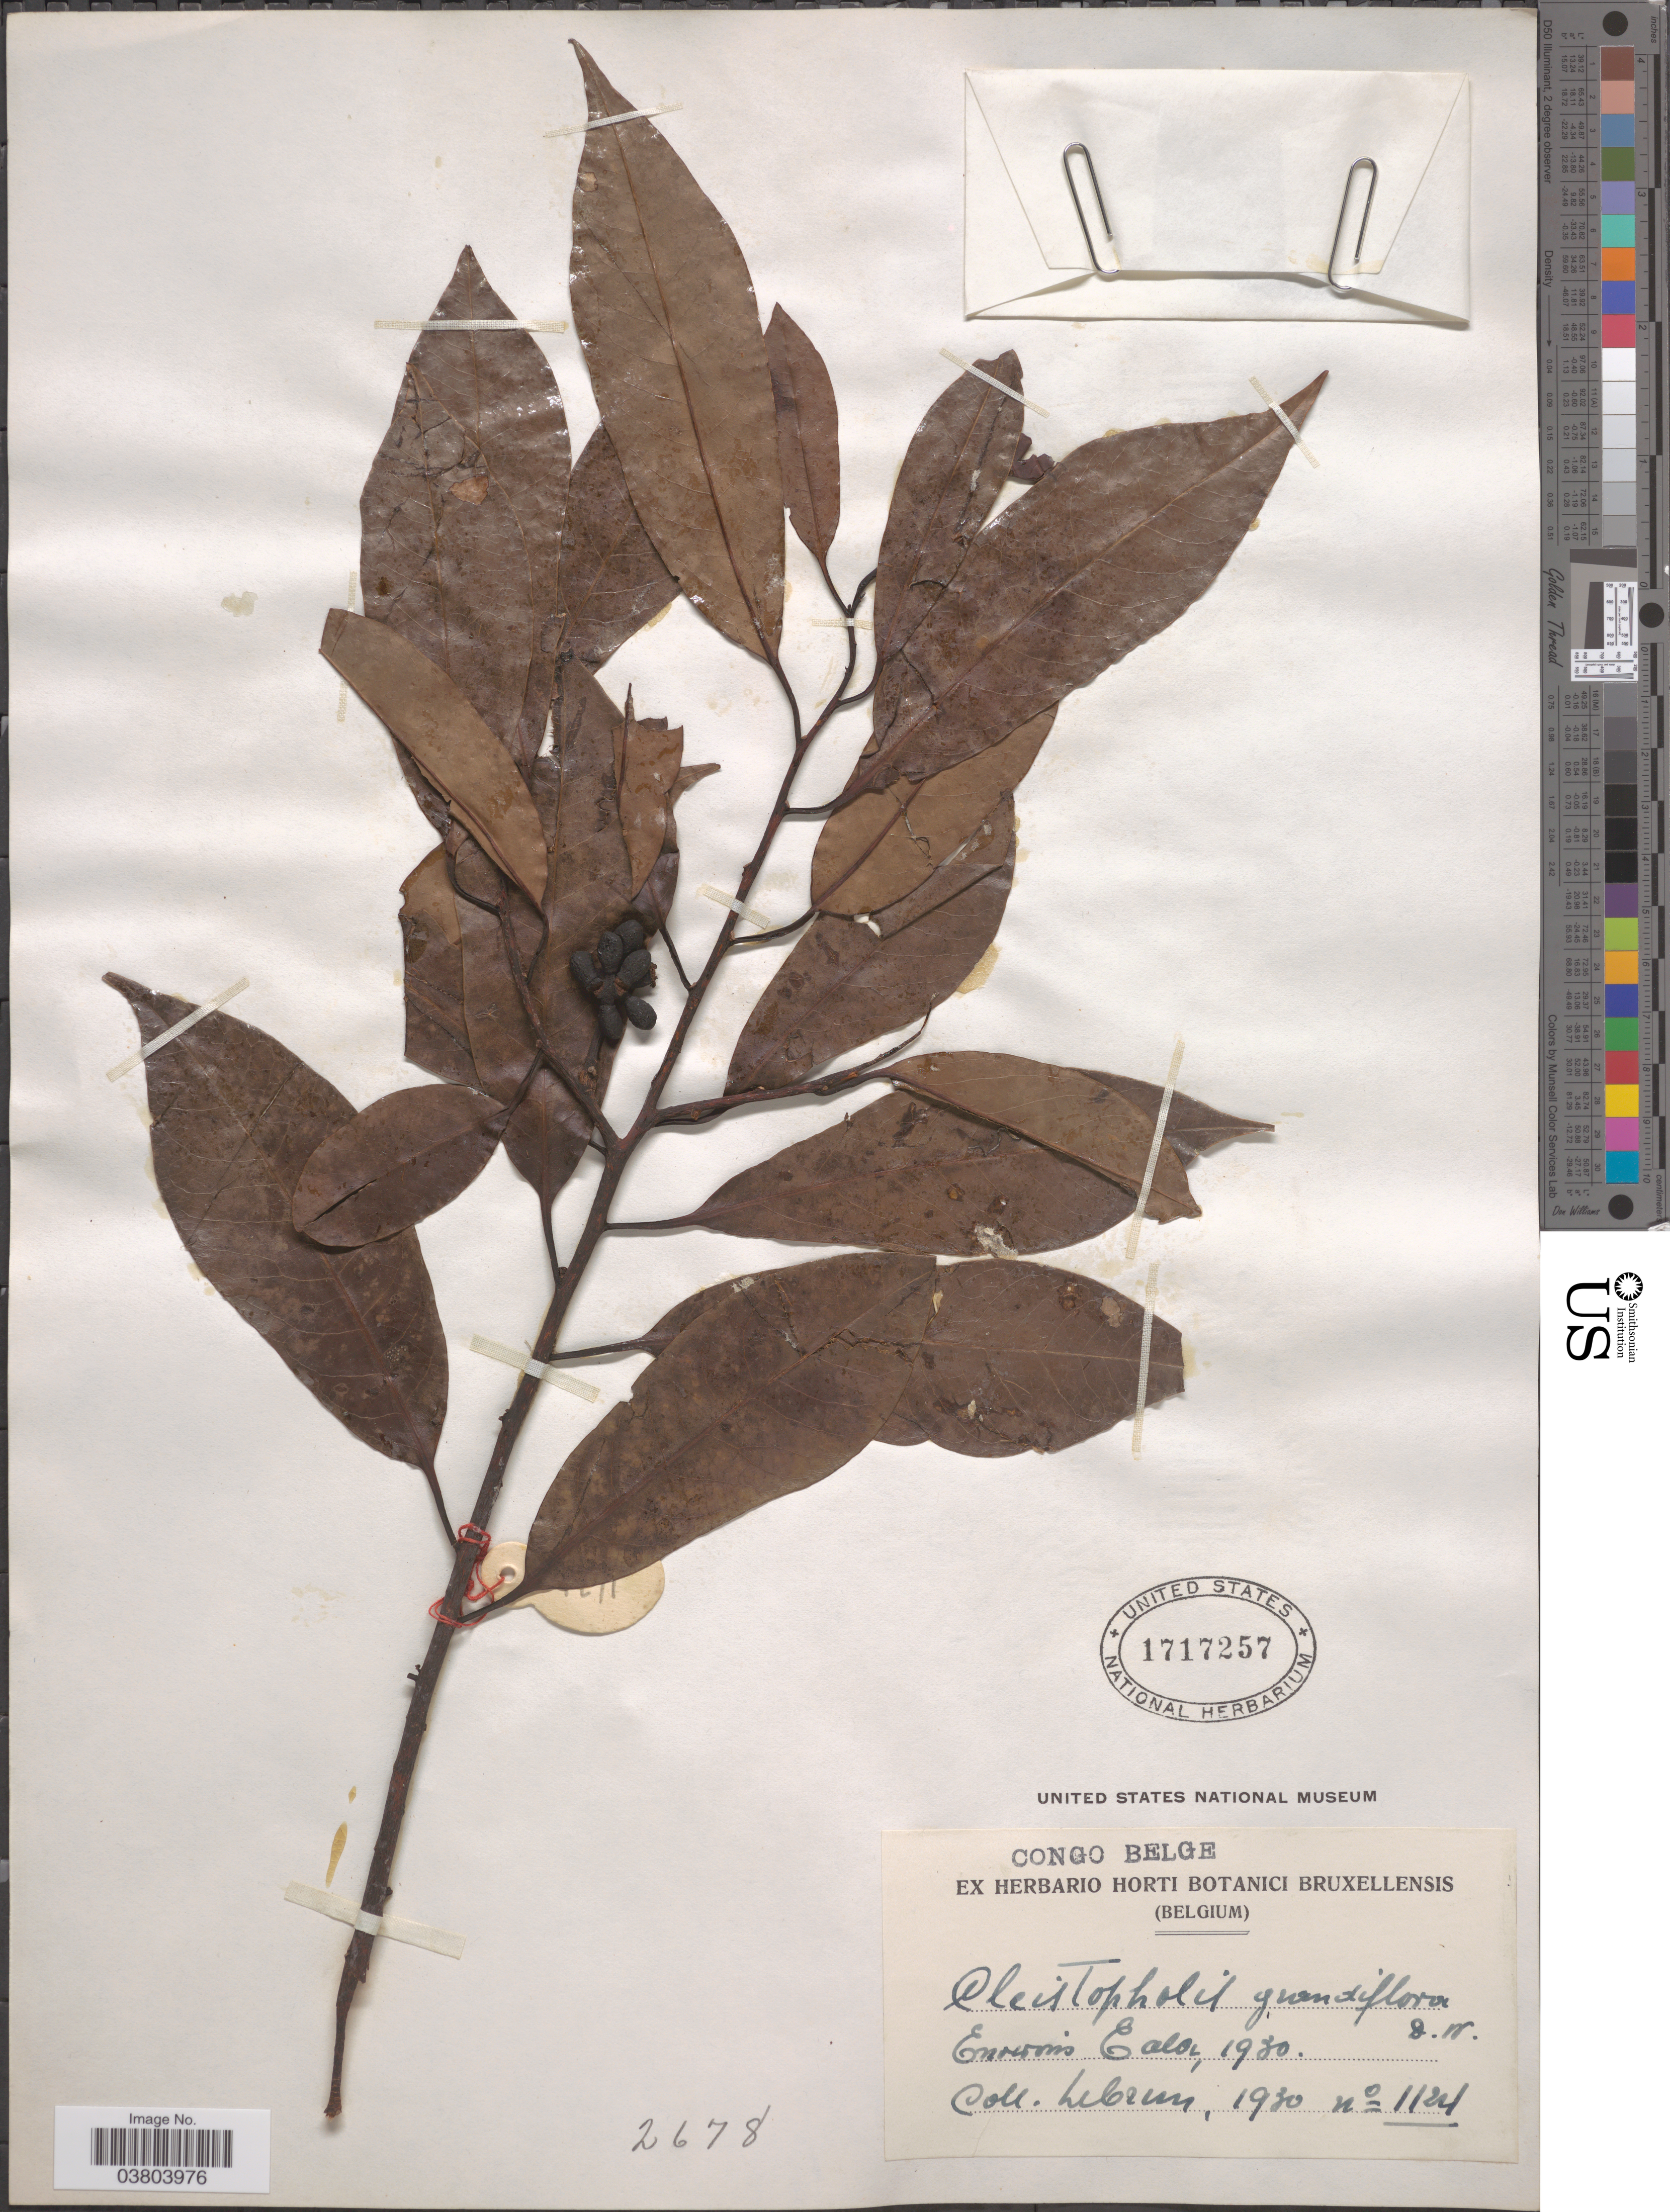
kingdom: Plantae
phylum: Tracheophyta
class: Magnoliopsida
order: Magnoliales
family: Annonaceae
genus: Cleistopholis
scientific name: Cleistopholis grandiflora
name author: De Wild.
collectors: J.A. Lebrun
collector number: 1124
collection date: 1930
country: Congo, Democratic Republic of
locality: Congo Belge. Environs Eala.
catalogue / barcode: US 1717257